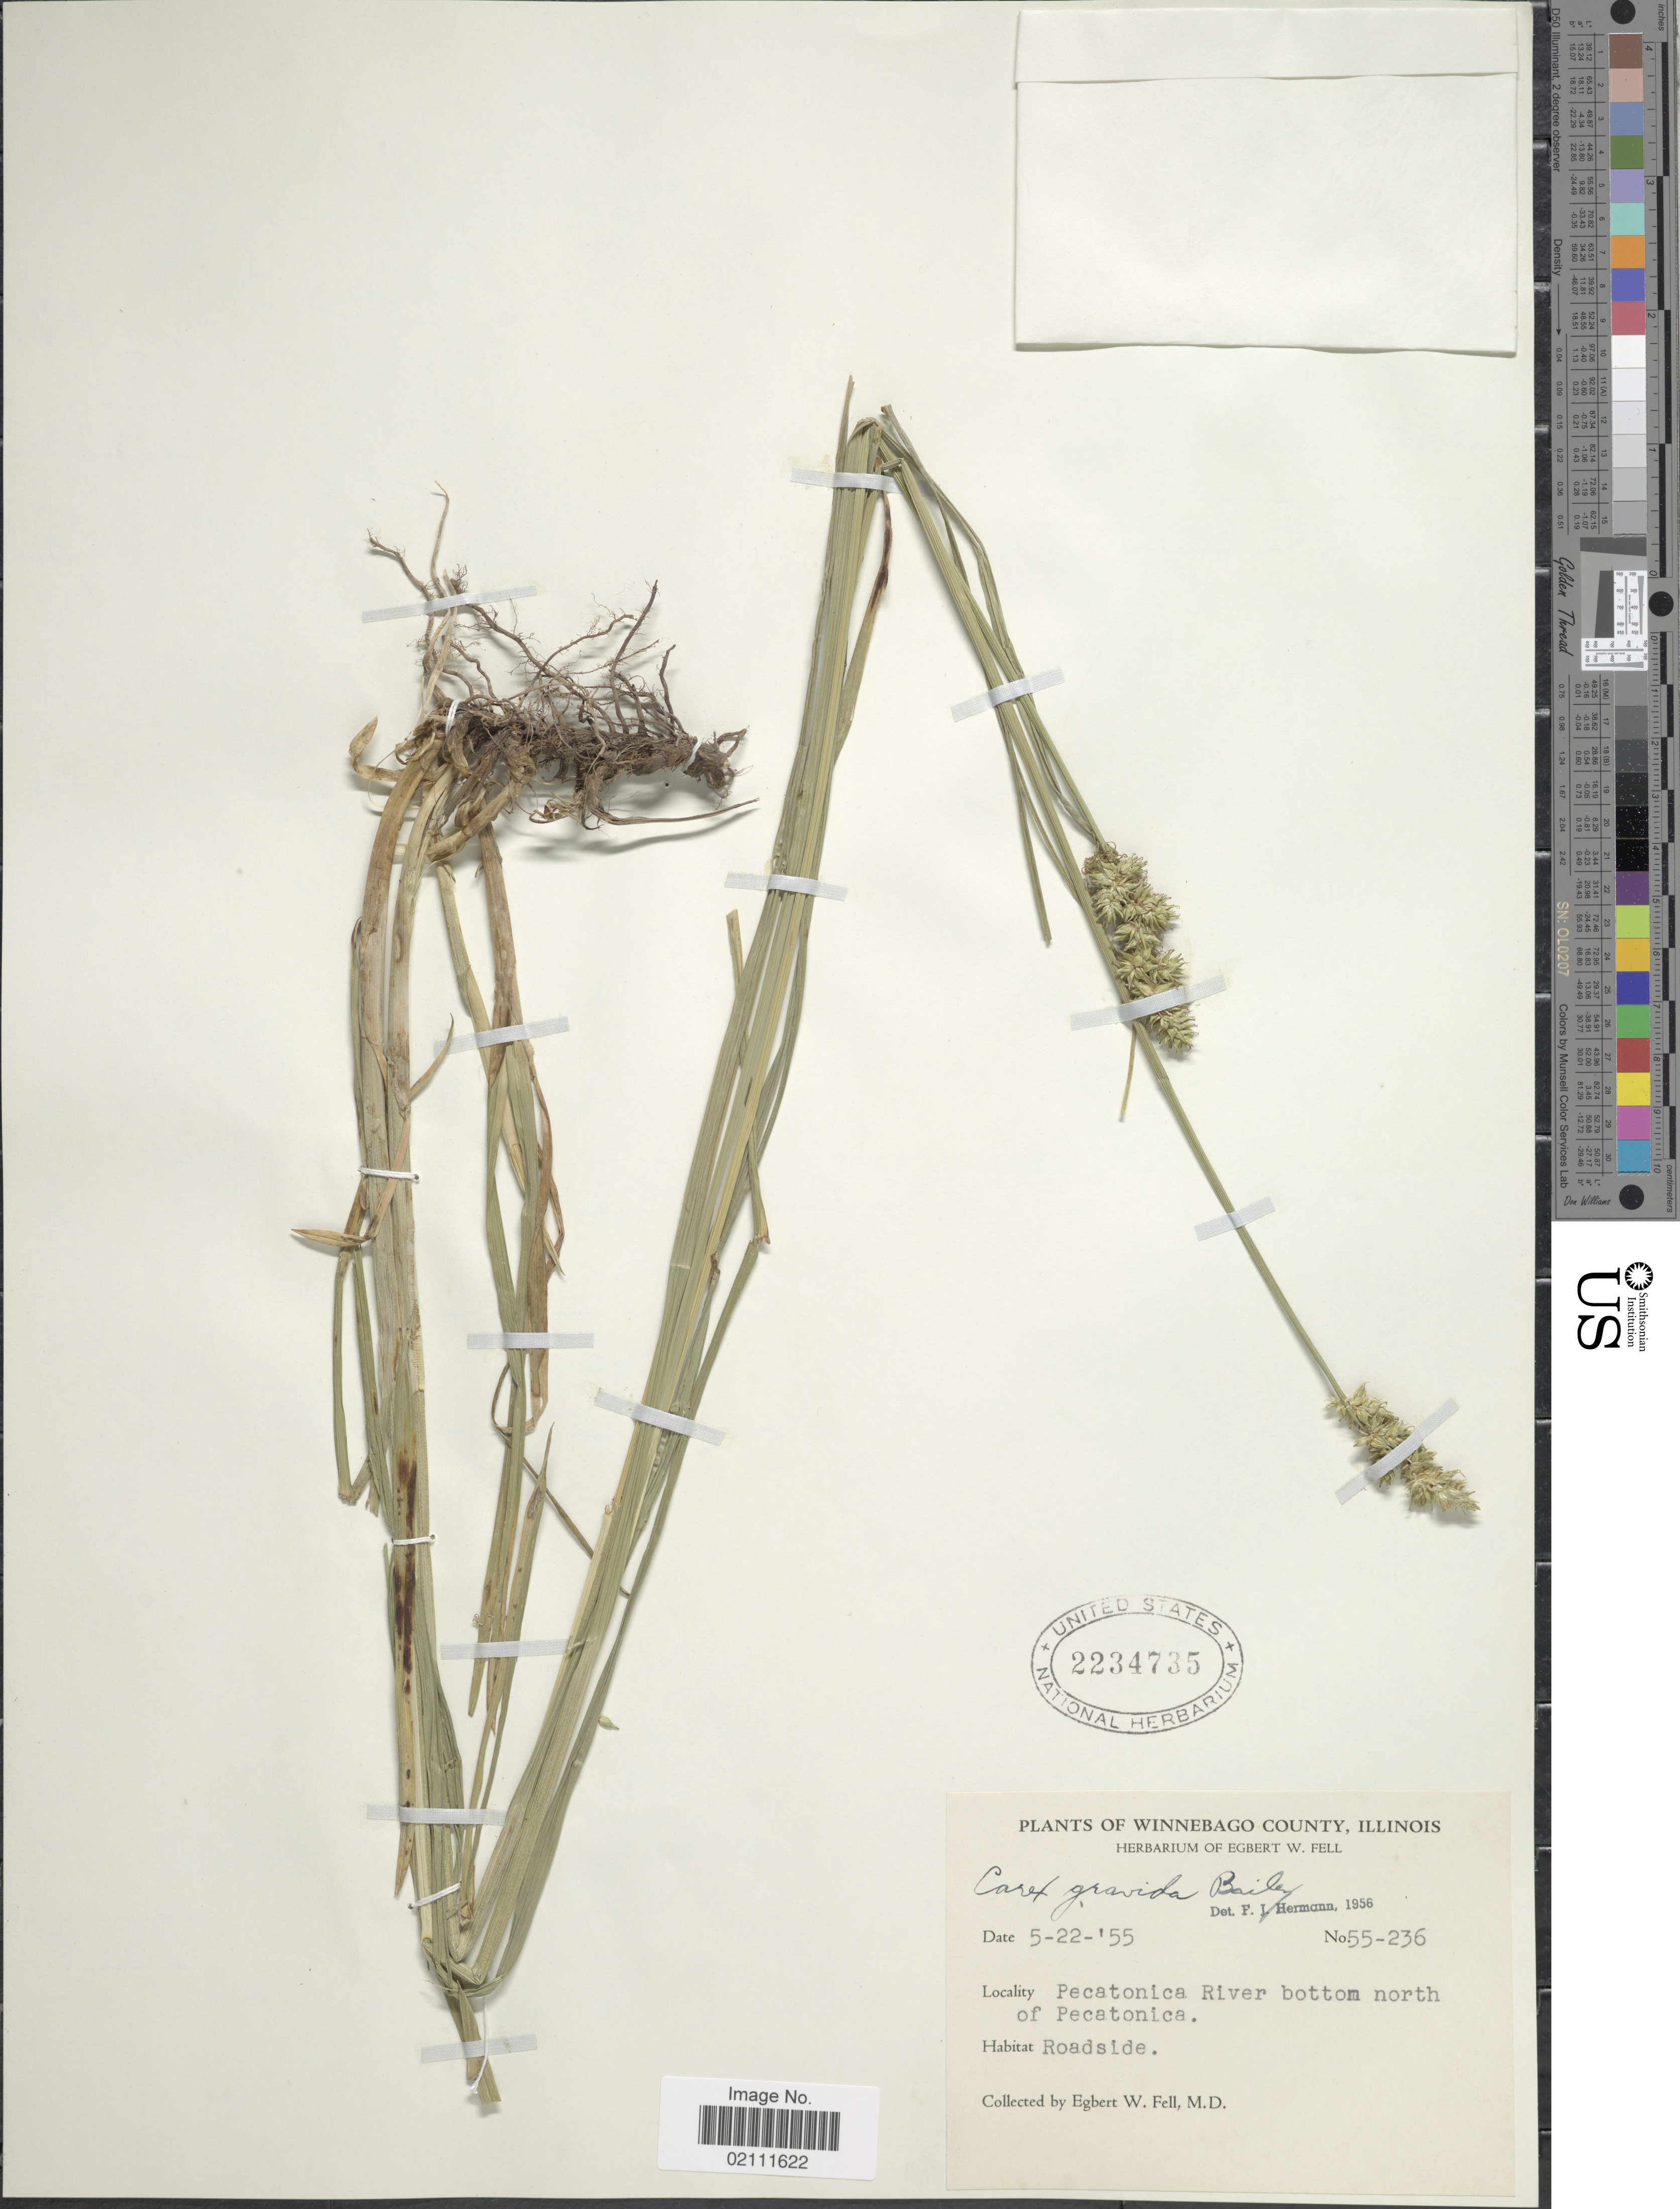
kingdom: Plantae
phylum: Tracheophyta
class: Liliopsida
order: Poales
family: Cyperaceae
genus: Carex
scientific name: Carex gravida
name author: L.H. Bailey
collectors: E. Fell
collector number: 55-236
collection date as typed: Transcribed d/m/y: 22/5/55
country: United States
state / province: Illinois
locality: Winnebago County, Pecatonica River bottom north of Pecatonica, roadside.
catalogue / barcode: US 2234735